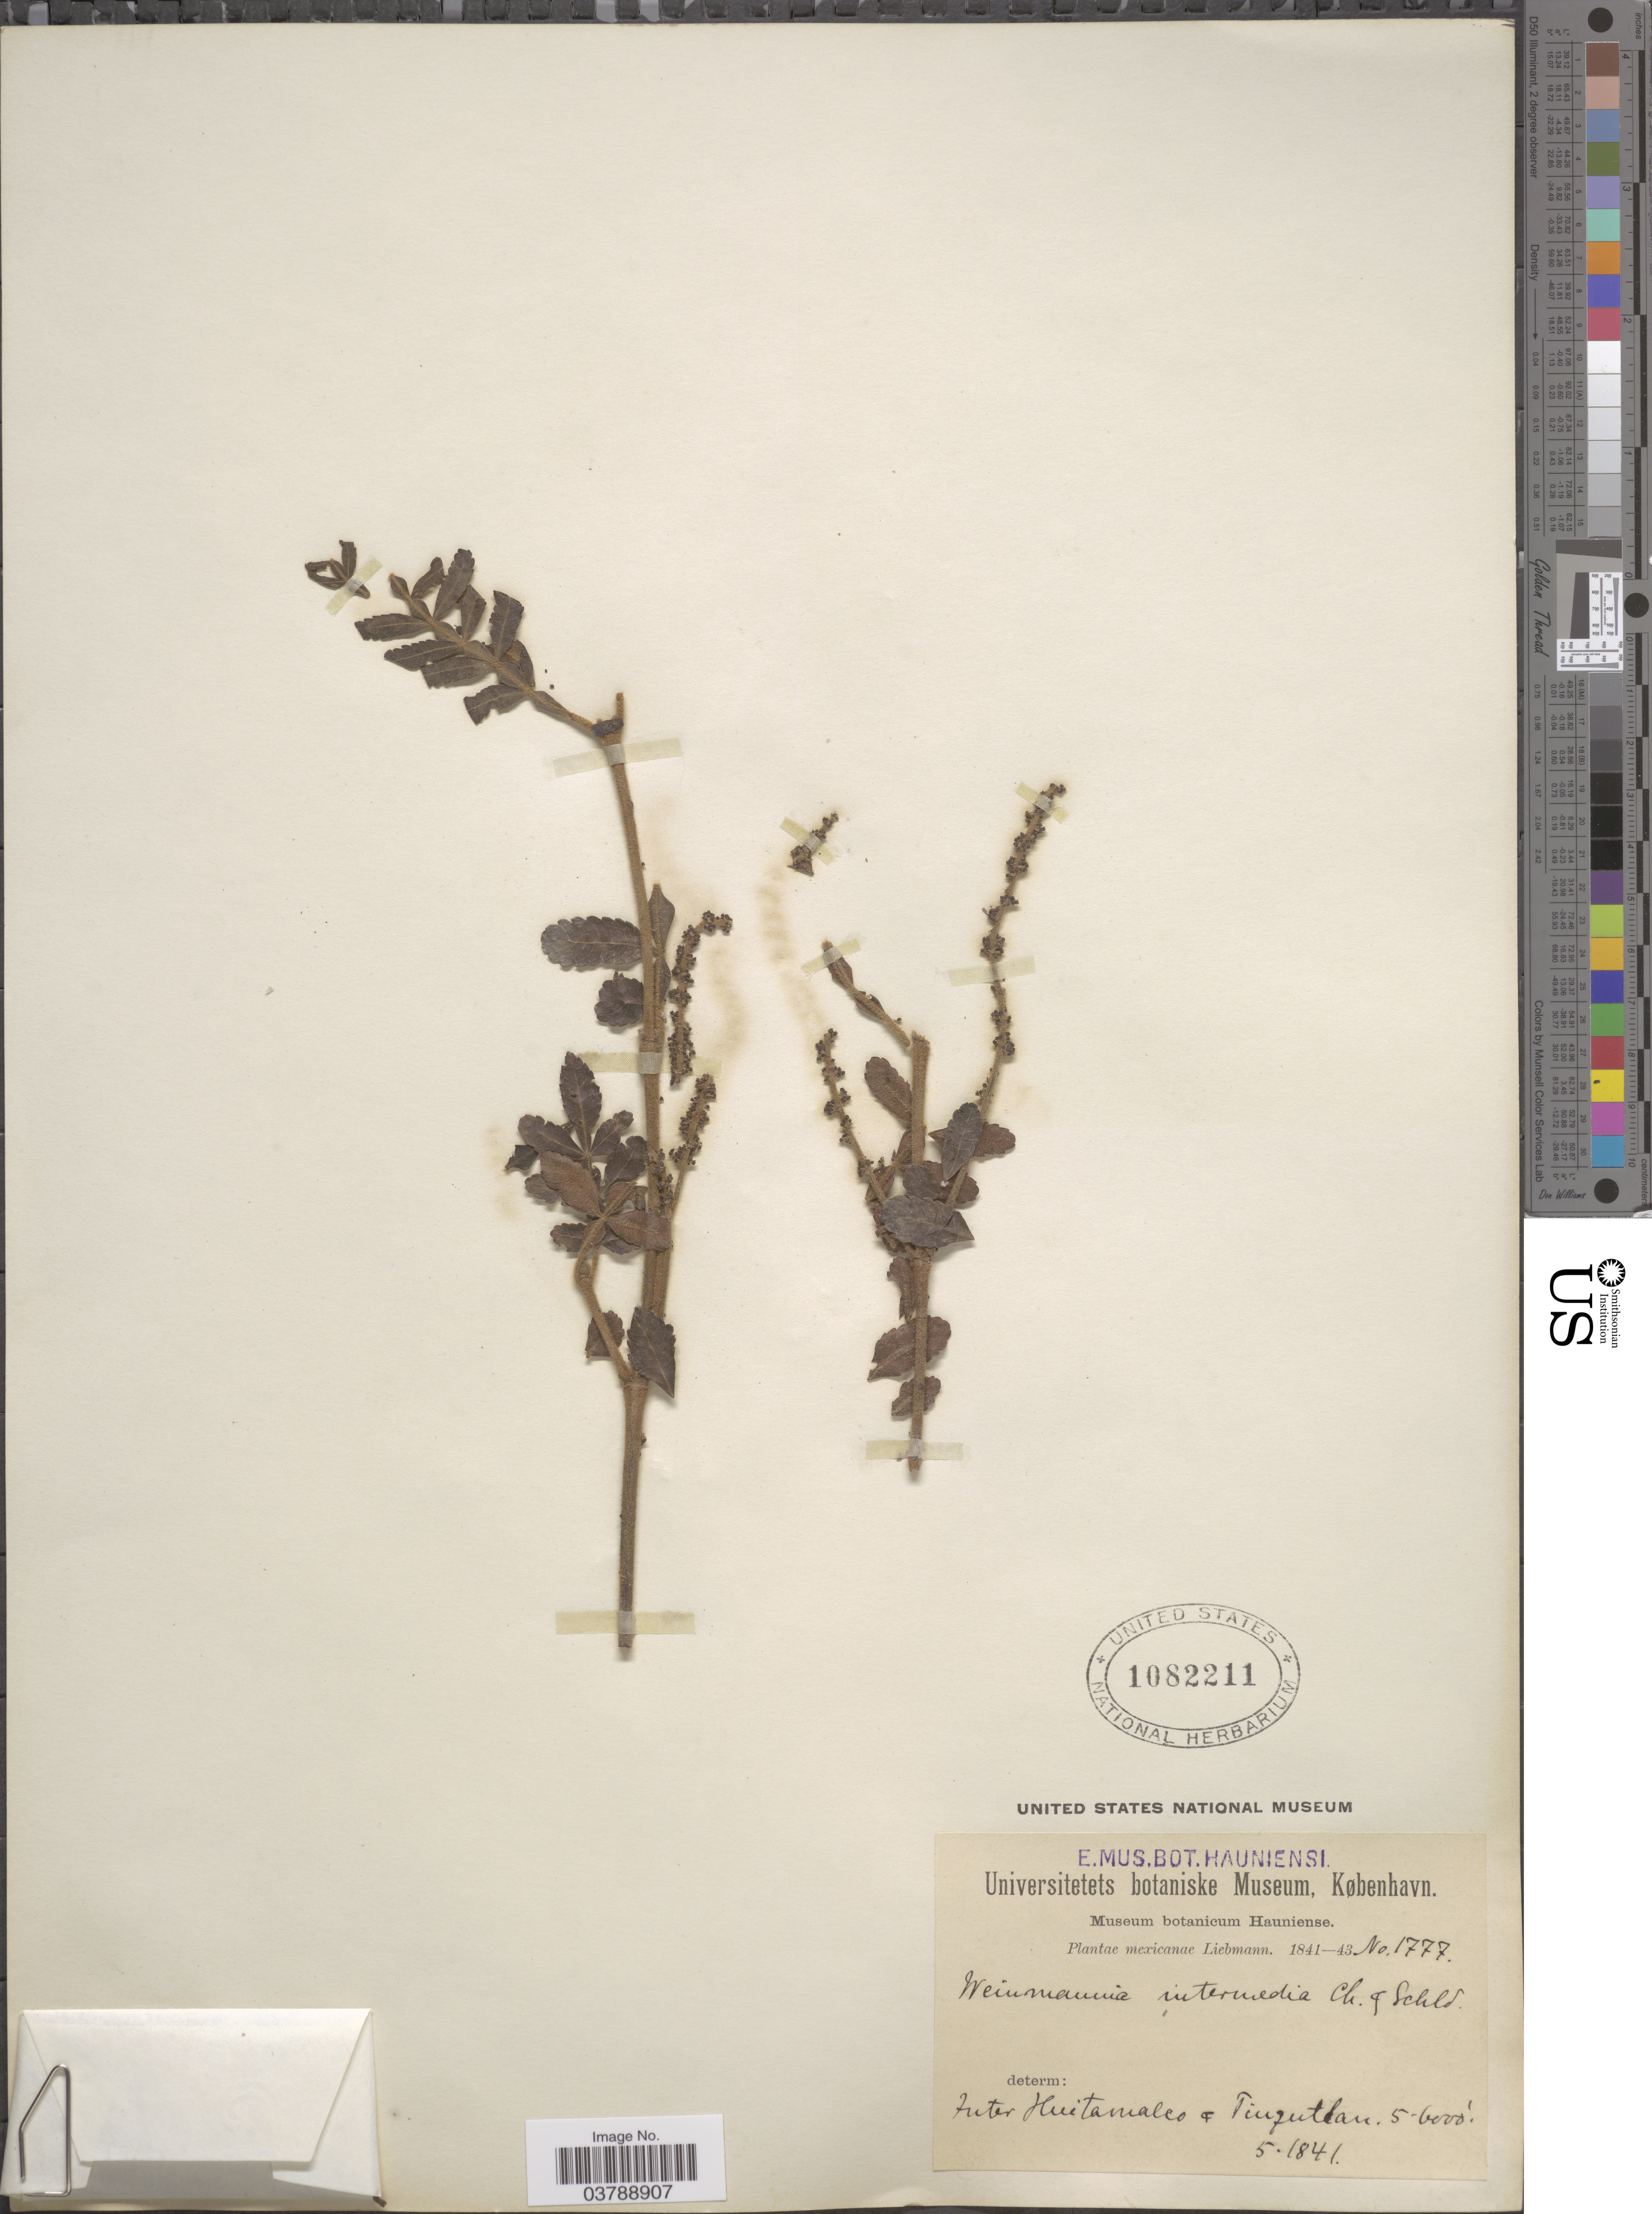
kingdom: Plantae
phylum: Tracheophyta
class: Magnoliopsida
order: Oxalidales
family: Cunoniaceae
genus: Weinmannia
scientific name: Weinmannia pinnata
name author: L.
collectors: Liebmann, --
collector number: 1777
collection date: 1841-05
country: Mexico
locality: Futer Huitamalco & Tinzutlan.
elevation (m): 1524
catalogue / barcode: US 1082211